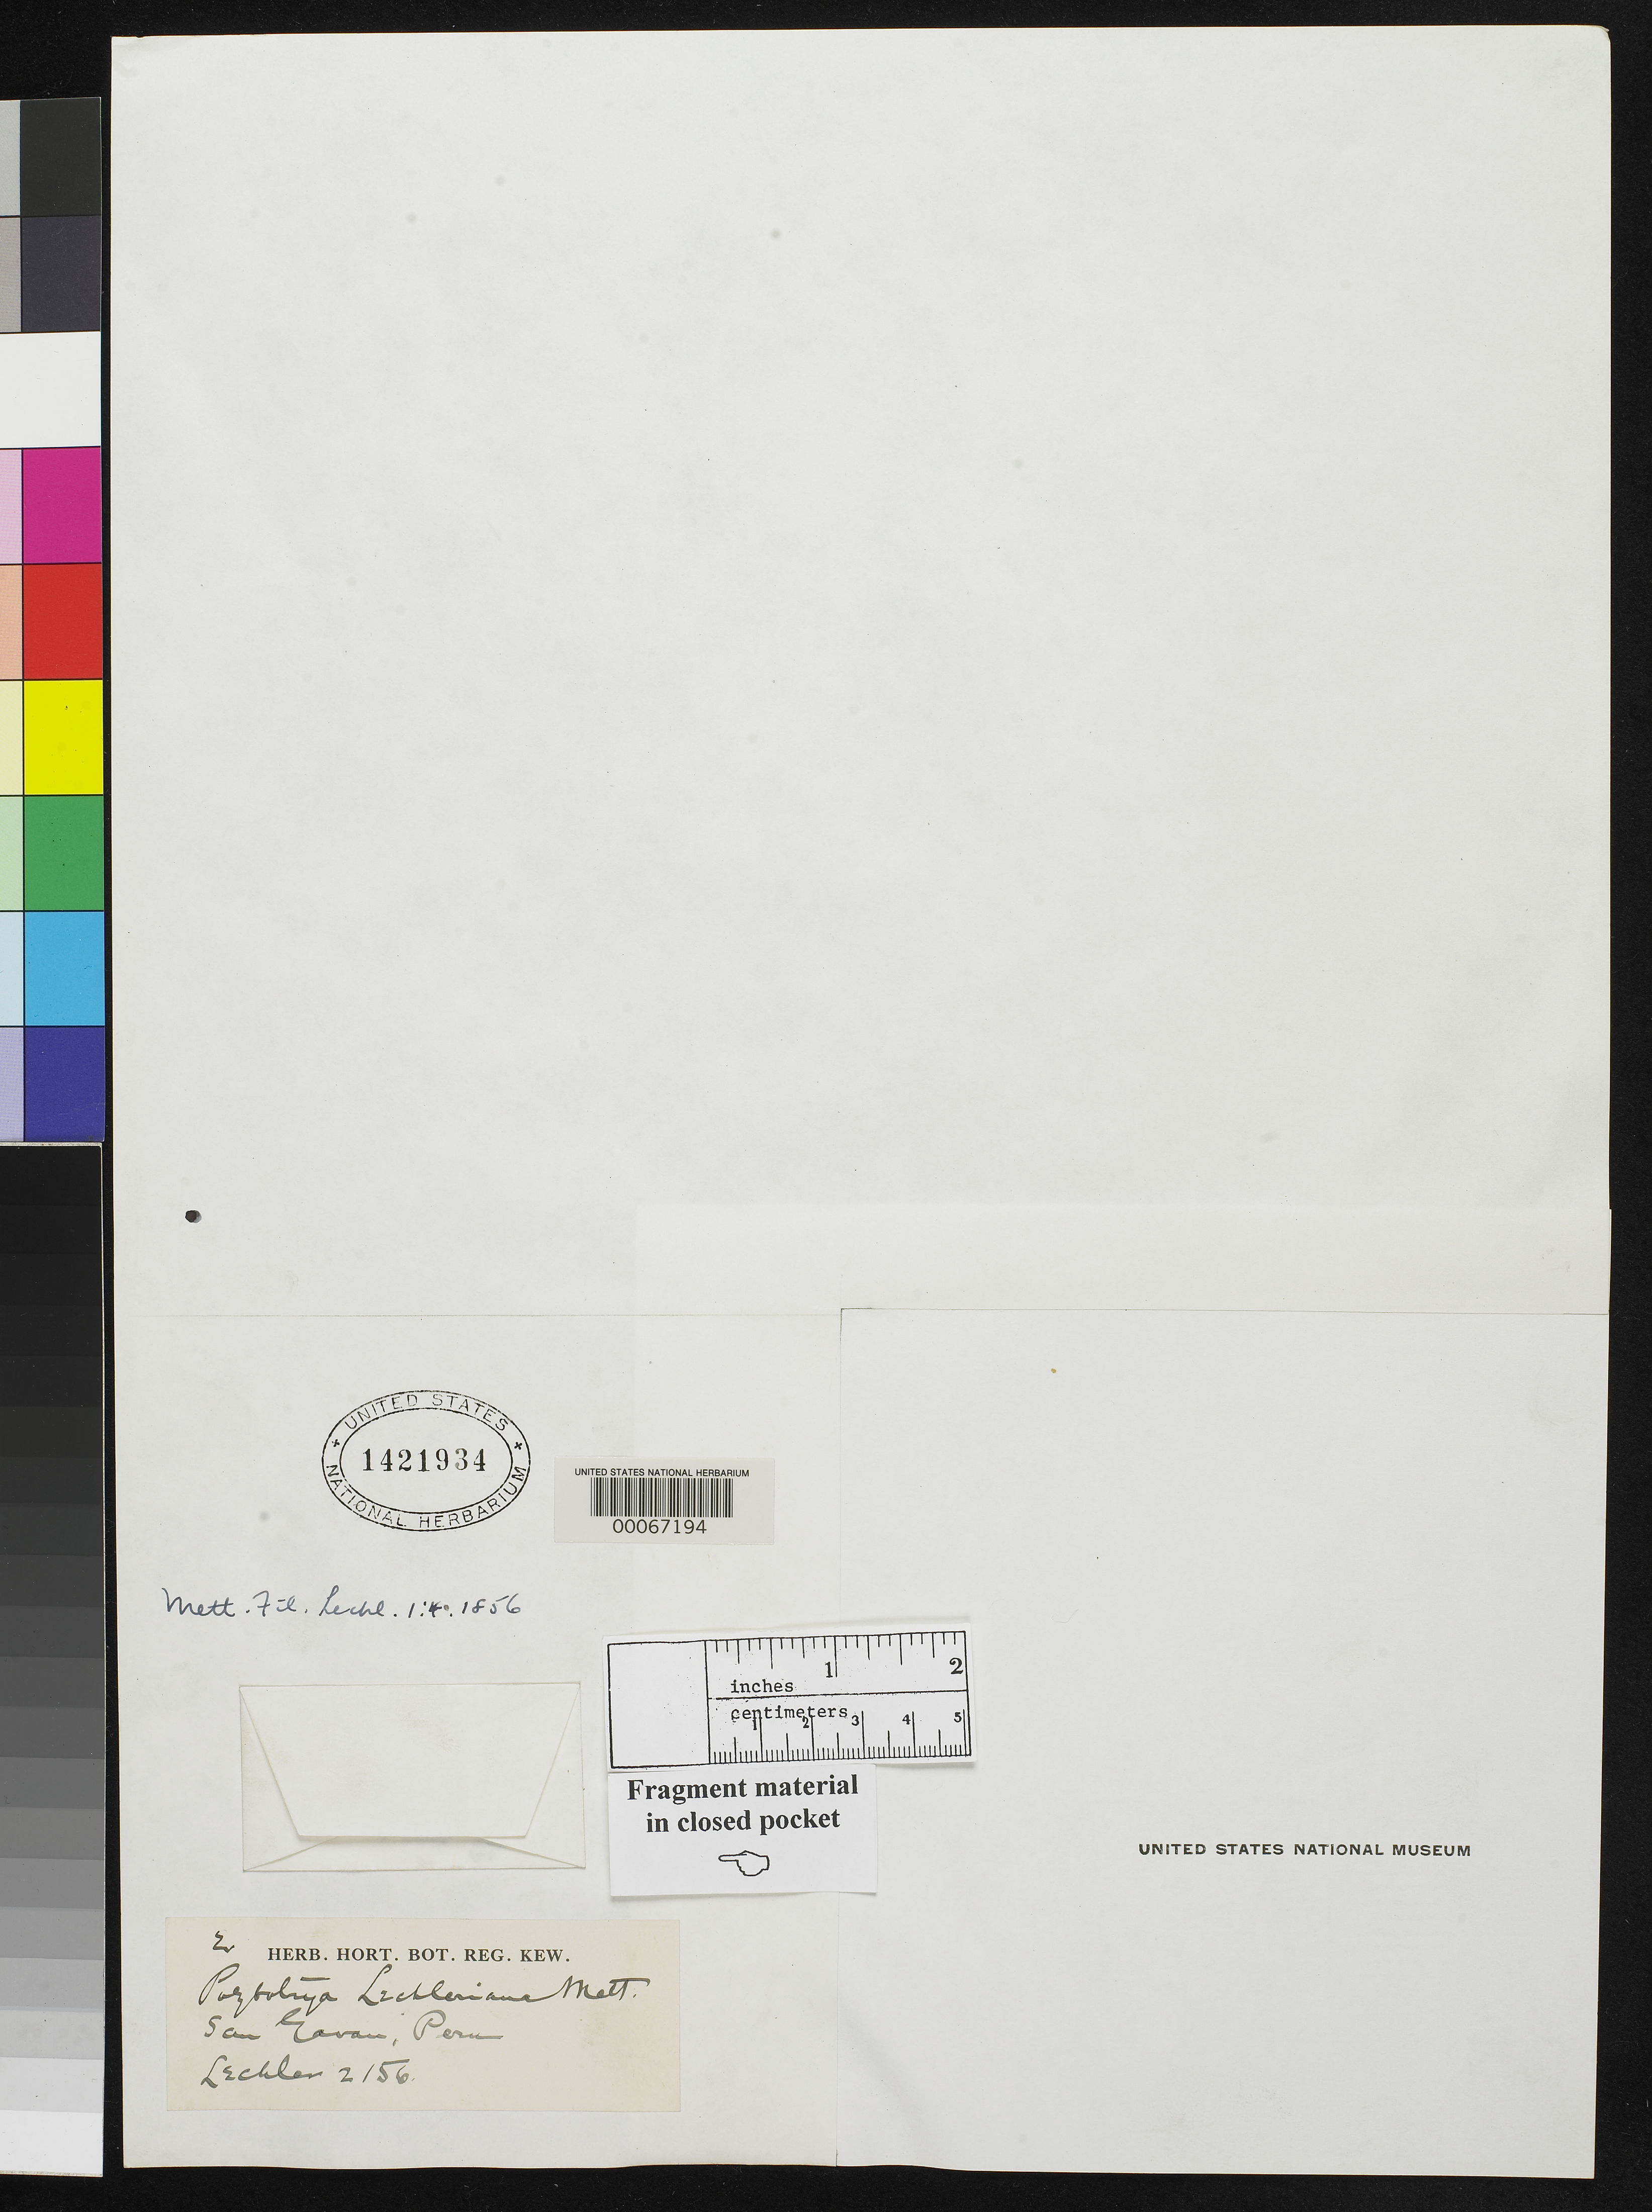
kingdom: Plantae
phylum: Tracheophyta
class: Polypodiopsida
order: Polypodiales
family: Dryopteridaceae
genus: Polybotrya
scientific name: Polybotrya lechleriana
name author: Mett.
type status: Type Collection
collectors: W. Lechler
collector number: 2156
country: Peru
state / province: San Martín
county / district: Mariscal Cáceres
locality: Rio Huallaga, margen Derecha del; Balsa Probana; dtto. Tocache Nuevo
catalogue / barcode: US 1421934